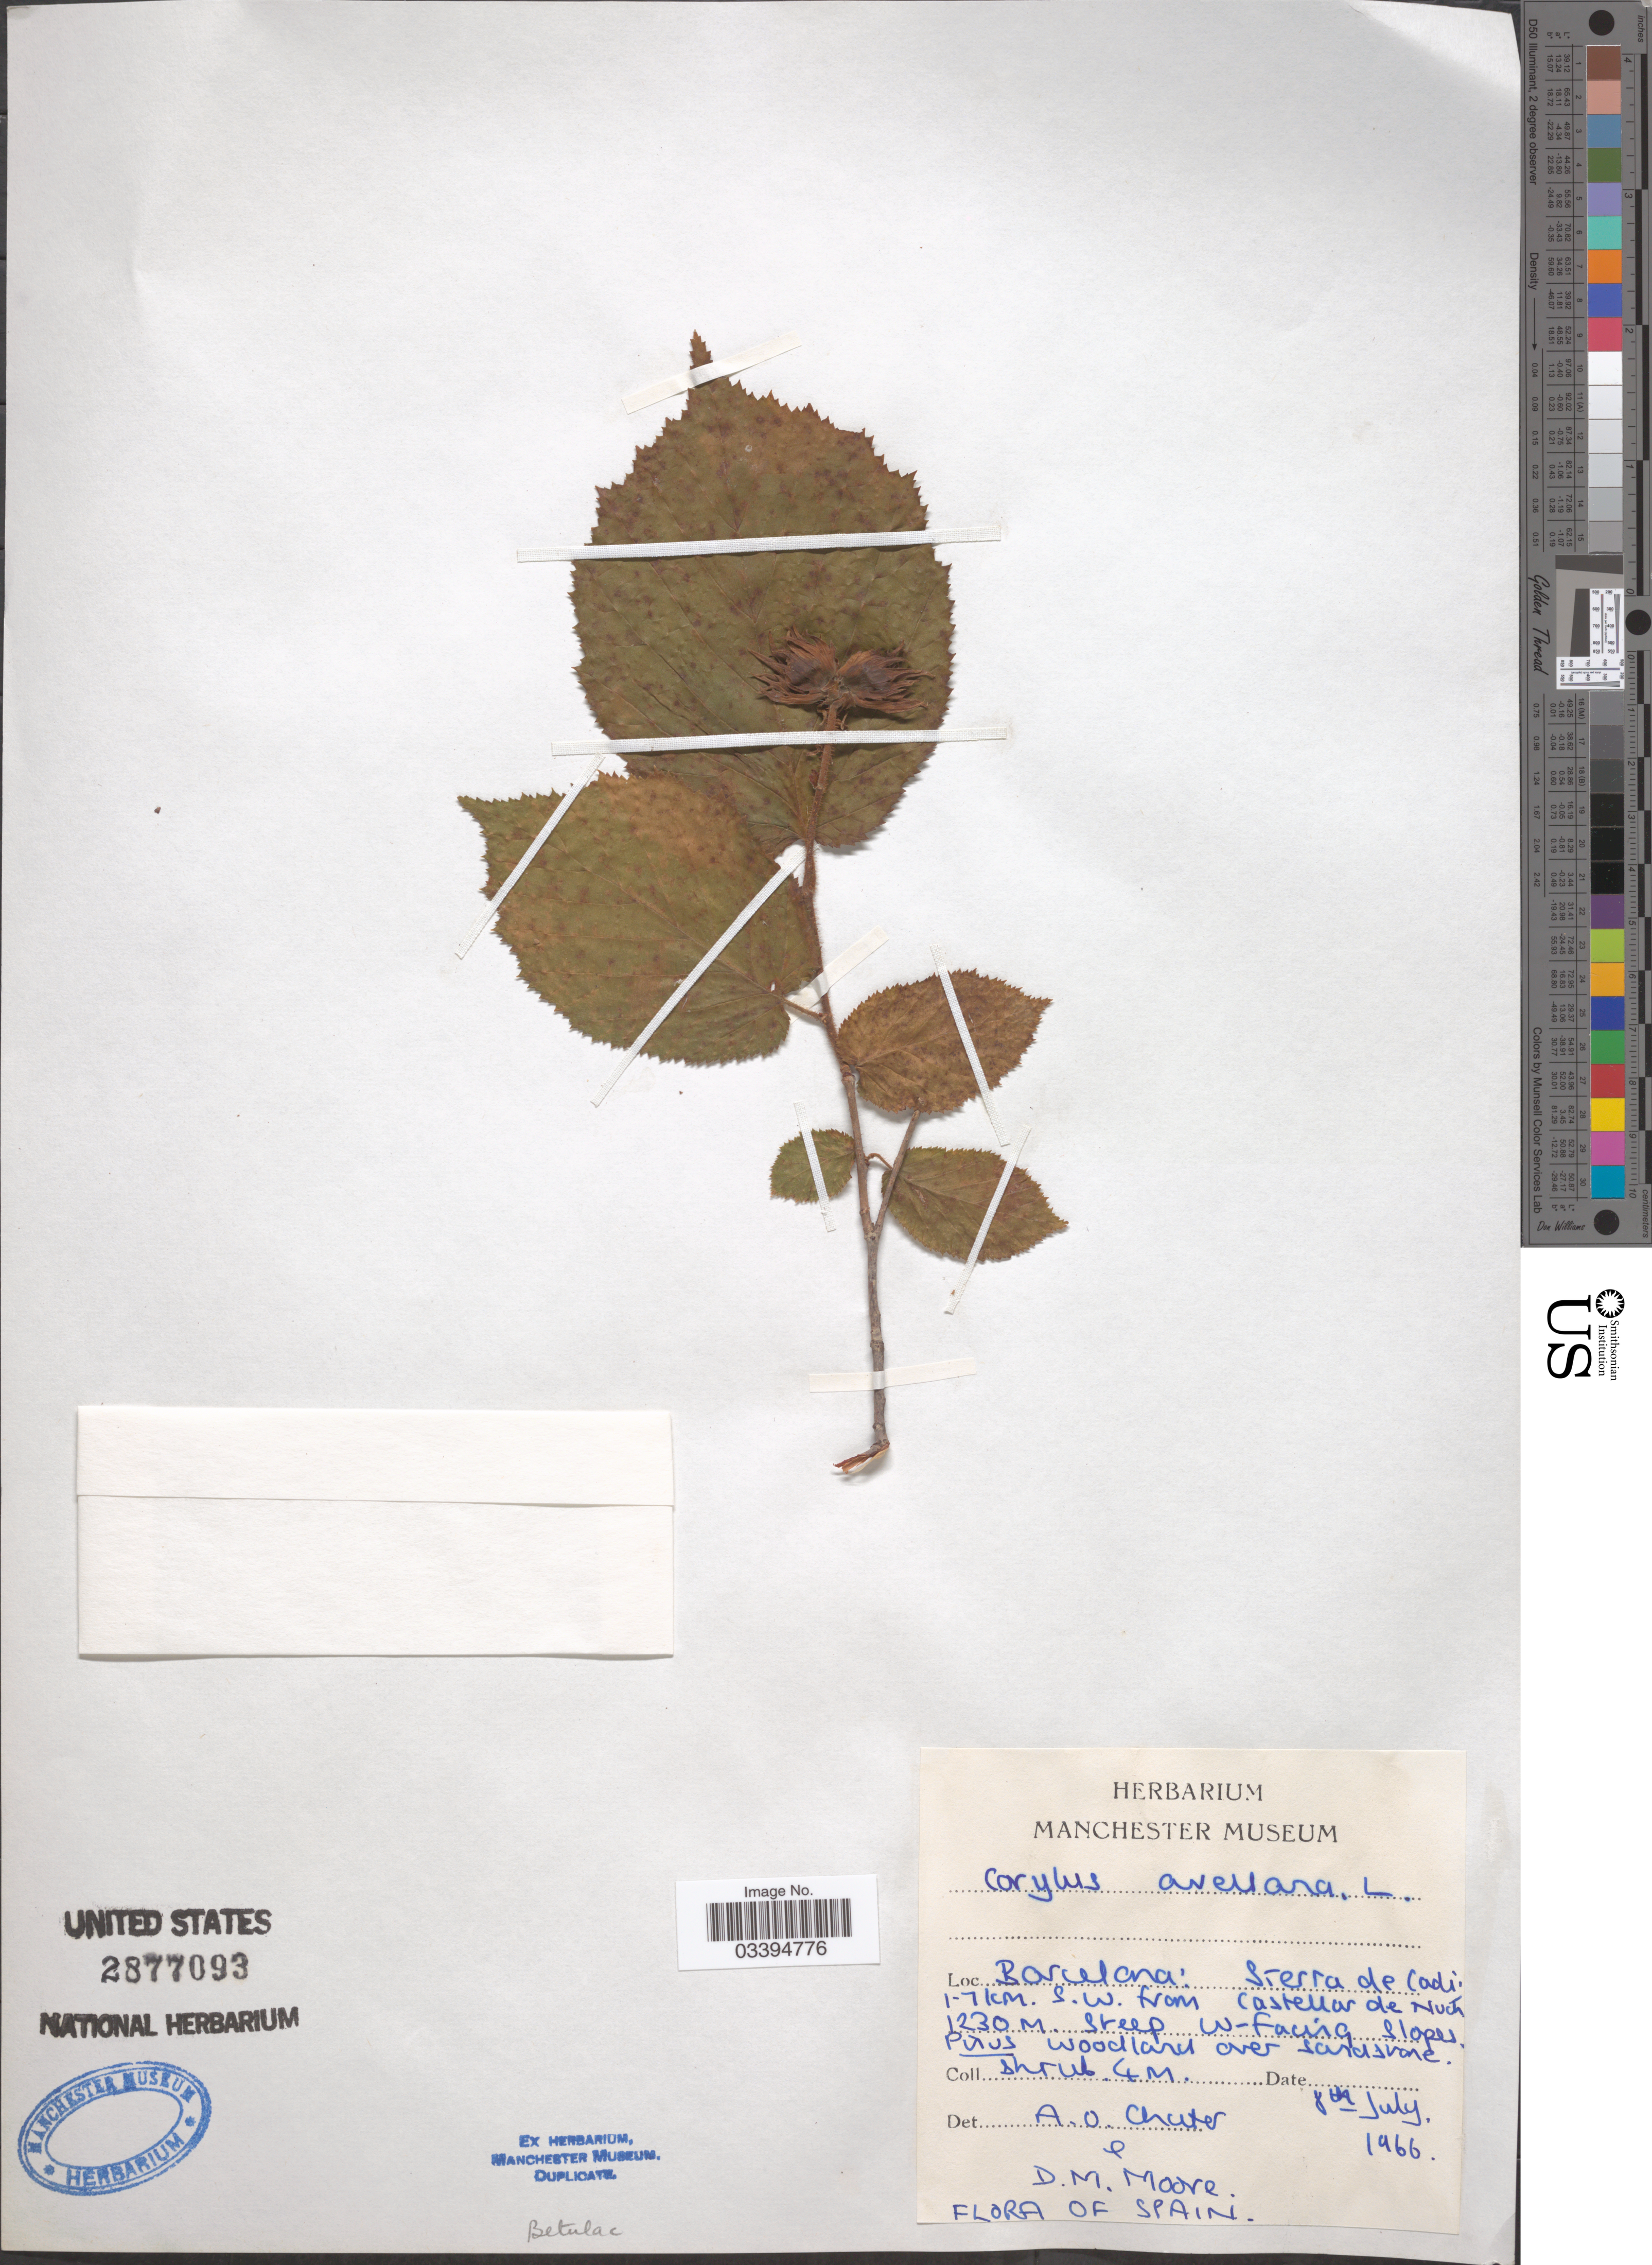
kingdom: Plantae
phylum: Tracheophyta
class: Magnoliopsida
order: Fagales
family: Betulaceae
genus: Corylus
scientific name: Corylus avellana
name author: L.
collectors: A. O. Chater & D. Moore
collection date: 1966-07-08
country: Spain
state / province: Catalunya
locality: Barcelona: Sierra de Cadi. 1-7 km. S.W. from Castellar de n'Hug. Steep W-facing slopes.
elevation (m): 1230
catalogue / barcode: US 2877093